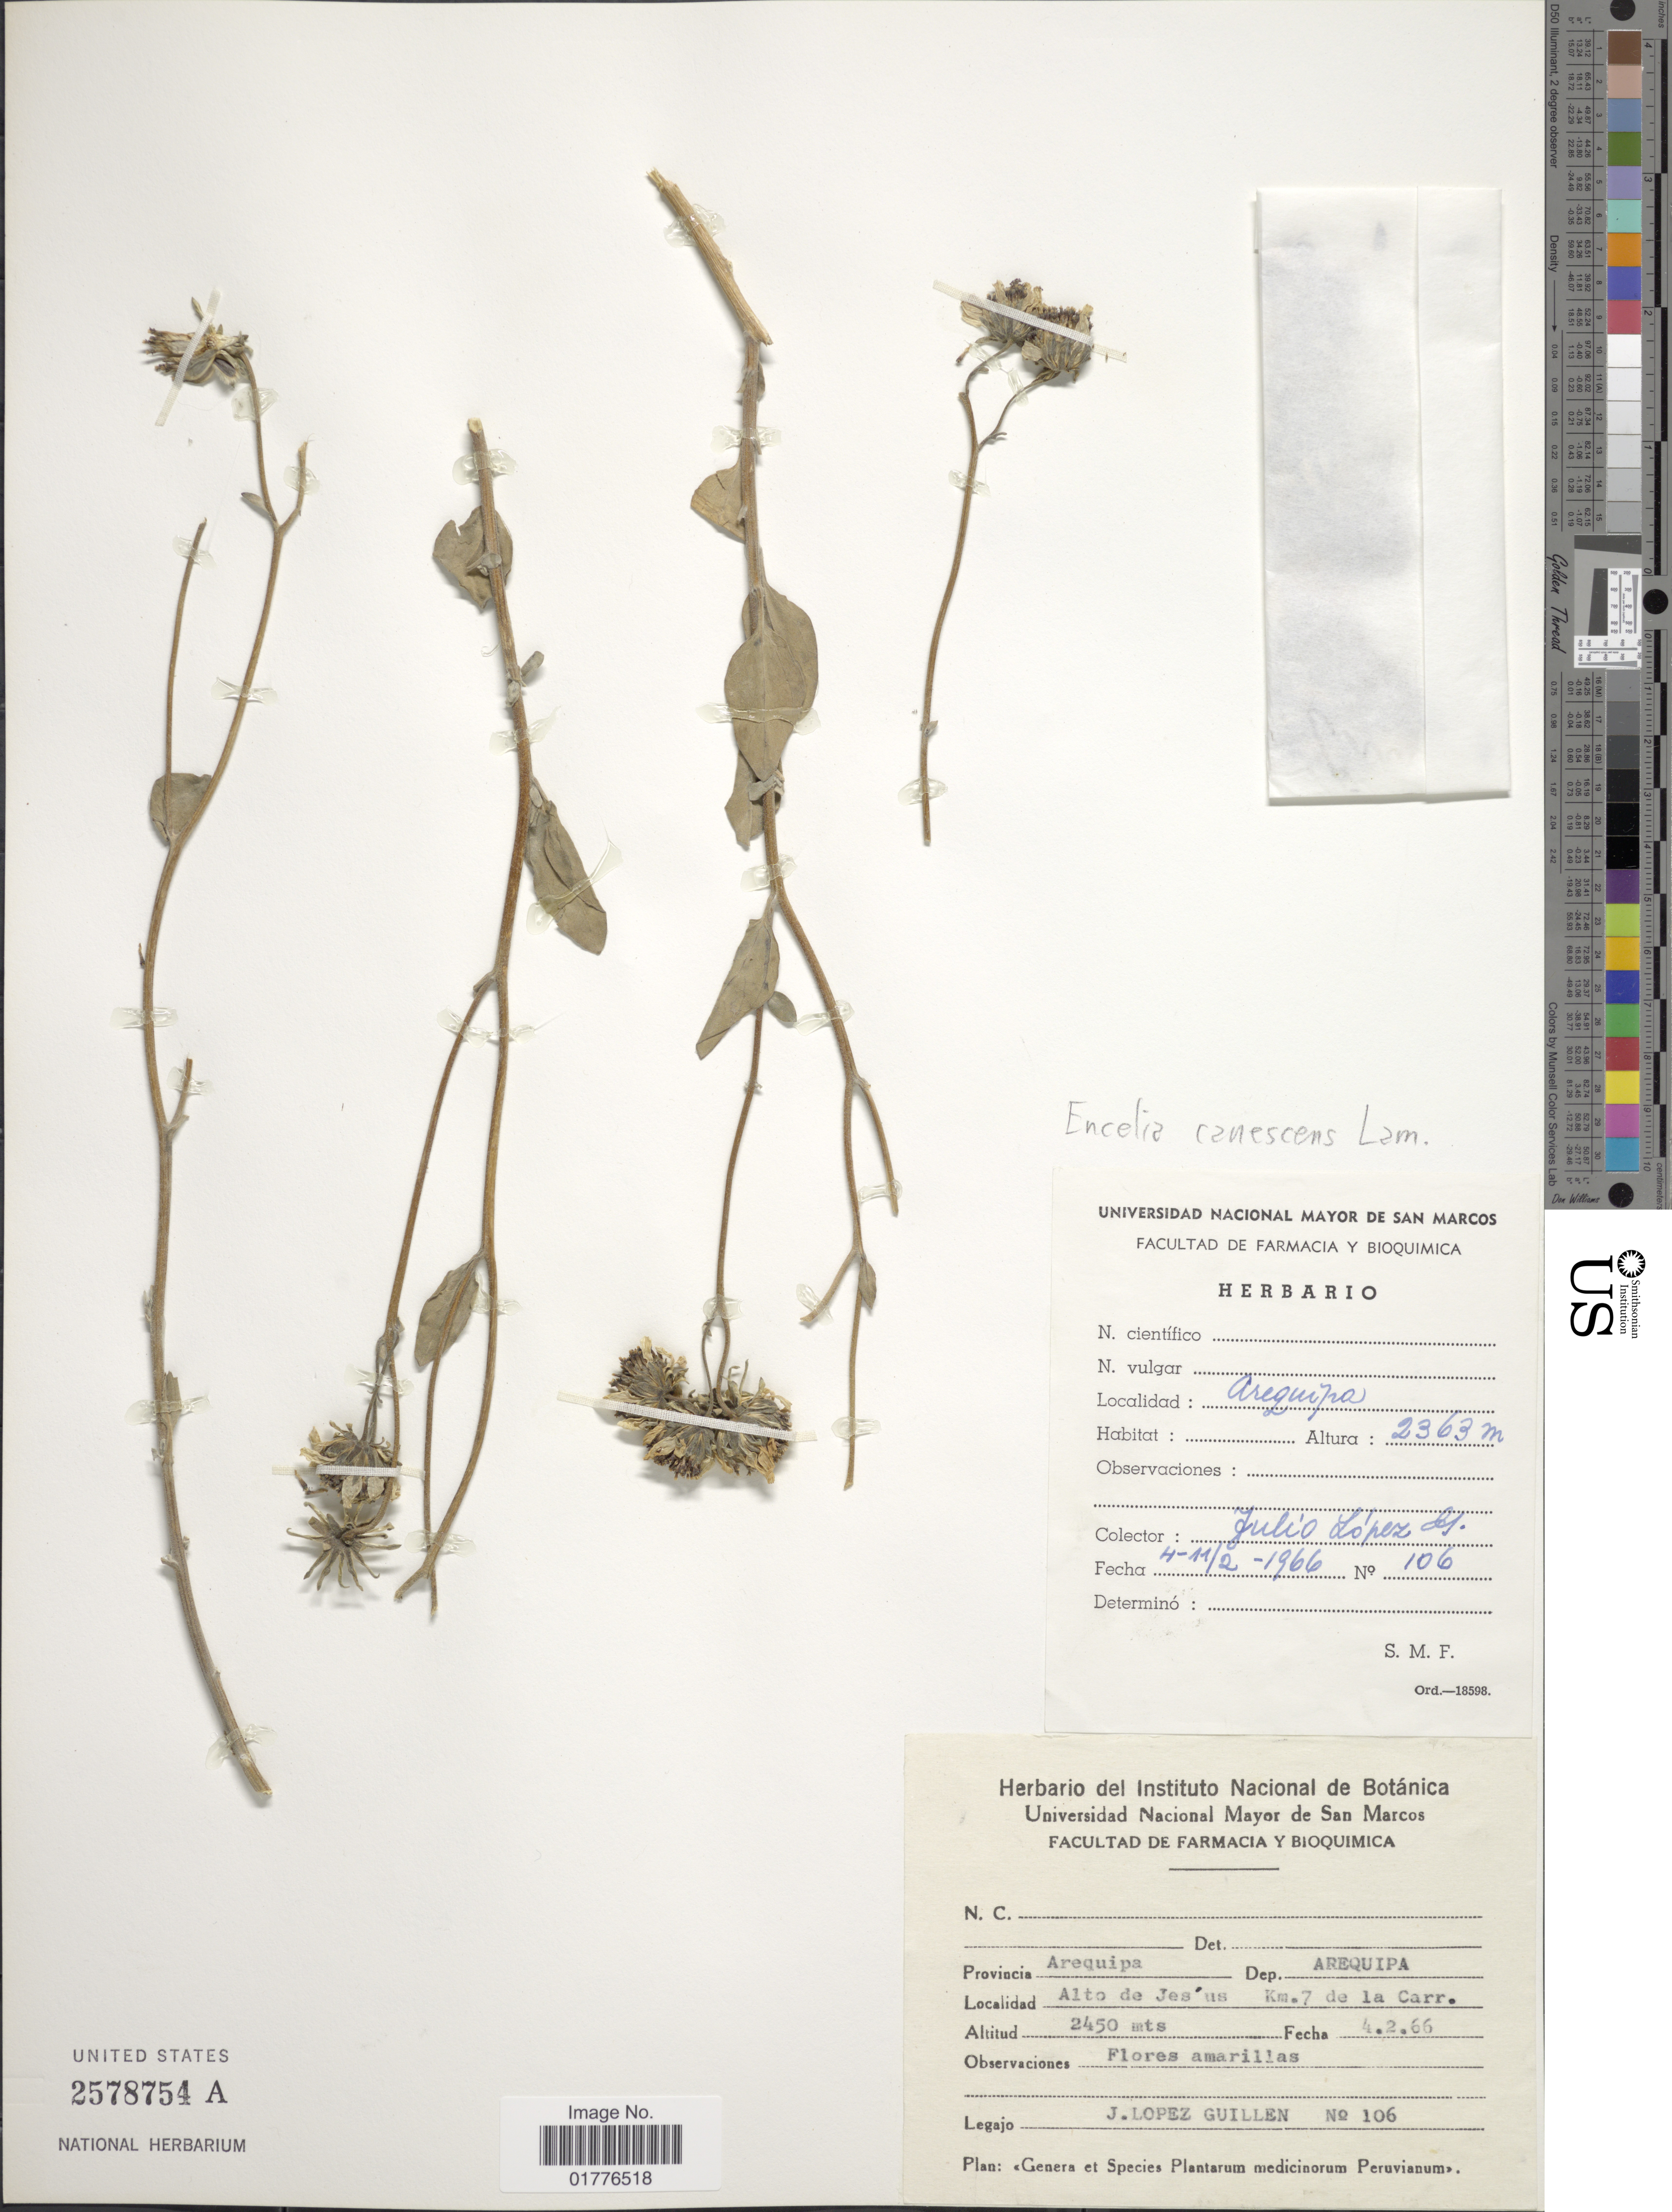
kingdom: Plantae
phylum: Tracheophyta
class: Magnoliopsida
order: Asterales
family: Asteraceae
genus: Encelia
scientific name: Encelia canescens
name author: Lam.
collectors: J. López Guillén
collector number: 106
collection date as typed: Transcribed d/m/y: 4/2/66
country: Peru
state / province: Arequipa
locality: Provincia Arequipa. Alto de Jes'us Km. 7 de la Carr.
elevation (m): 2450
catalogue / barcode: US 2578754A